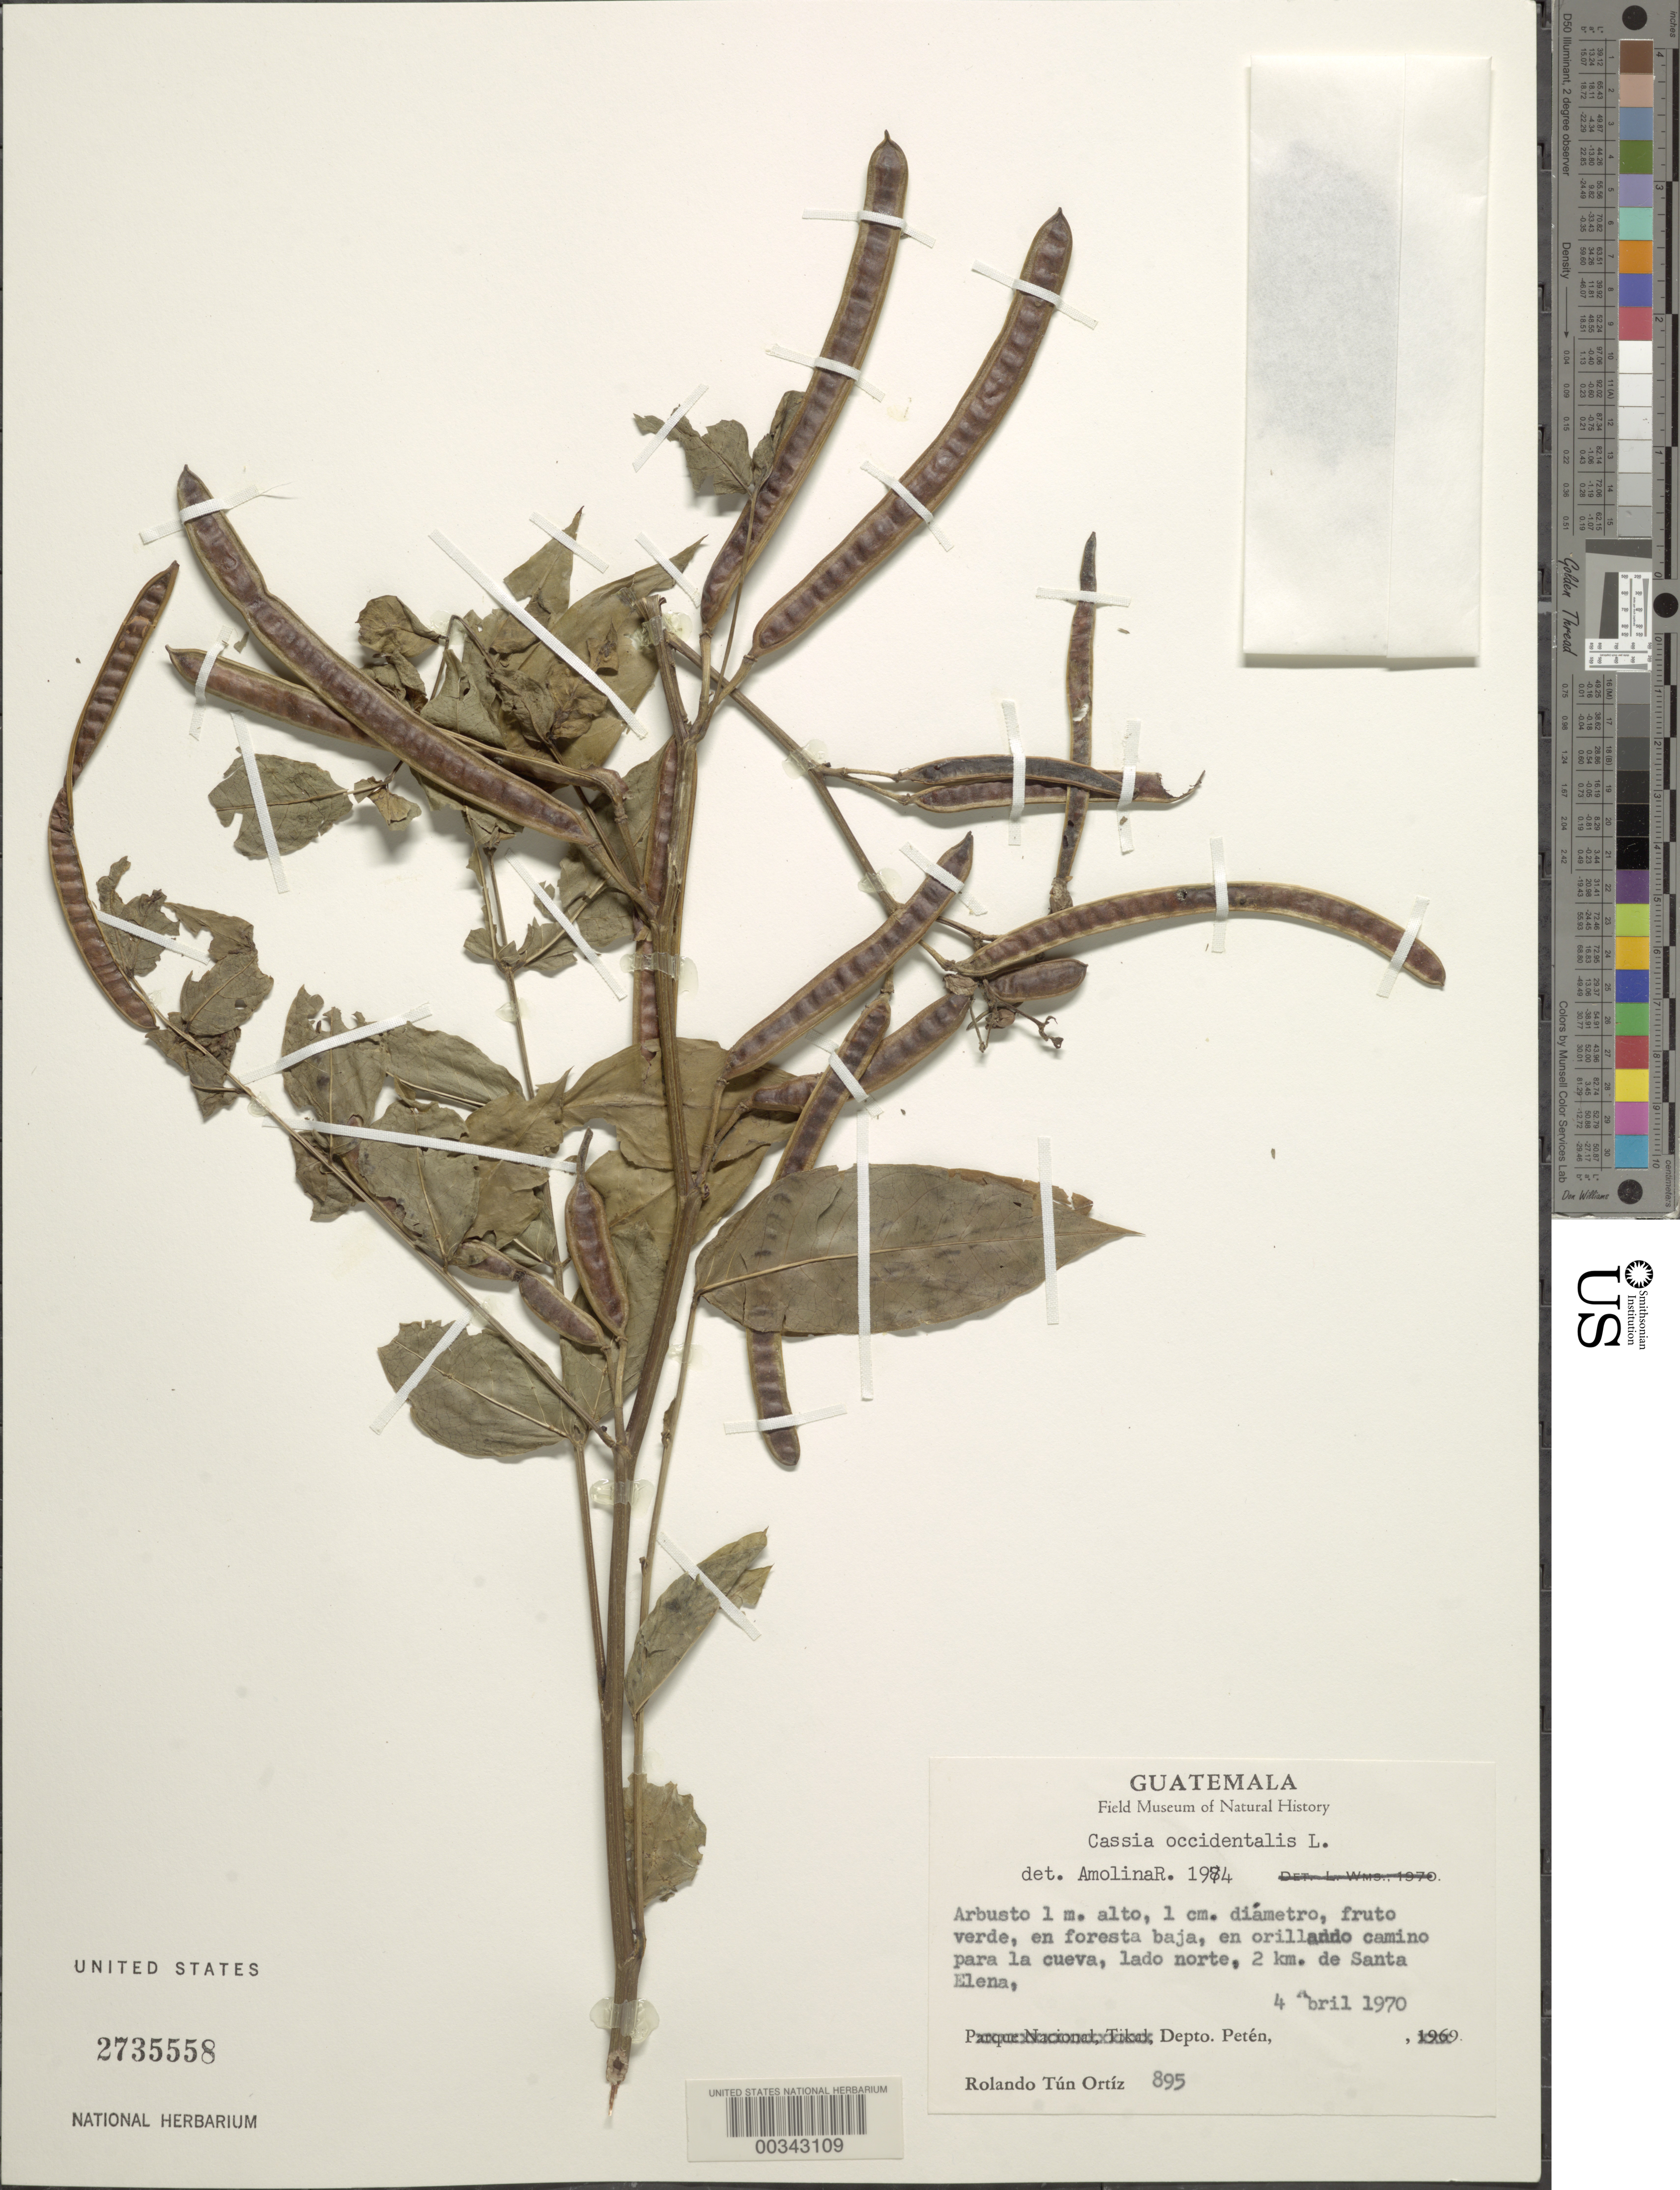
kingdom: Plantae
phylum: Tracheophyta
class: Magnoliopsida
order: Fabales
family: Fabaceae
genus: Senna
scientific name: Senna occidentalis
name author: (L.) Link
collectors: R. Tún Ortiz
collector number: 895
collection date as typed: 04 Apr 1970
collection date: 1970-04-04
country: Guatemala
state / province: El Petén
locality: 2 km N from Santa Elena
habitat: Declining forest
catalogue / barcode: US 2735558